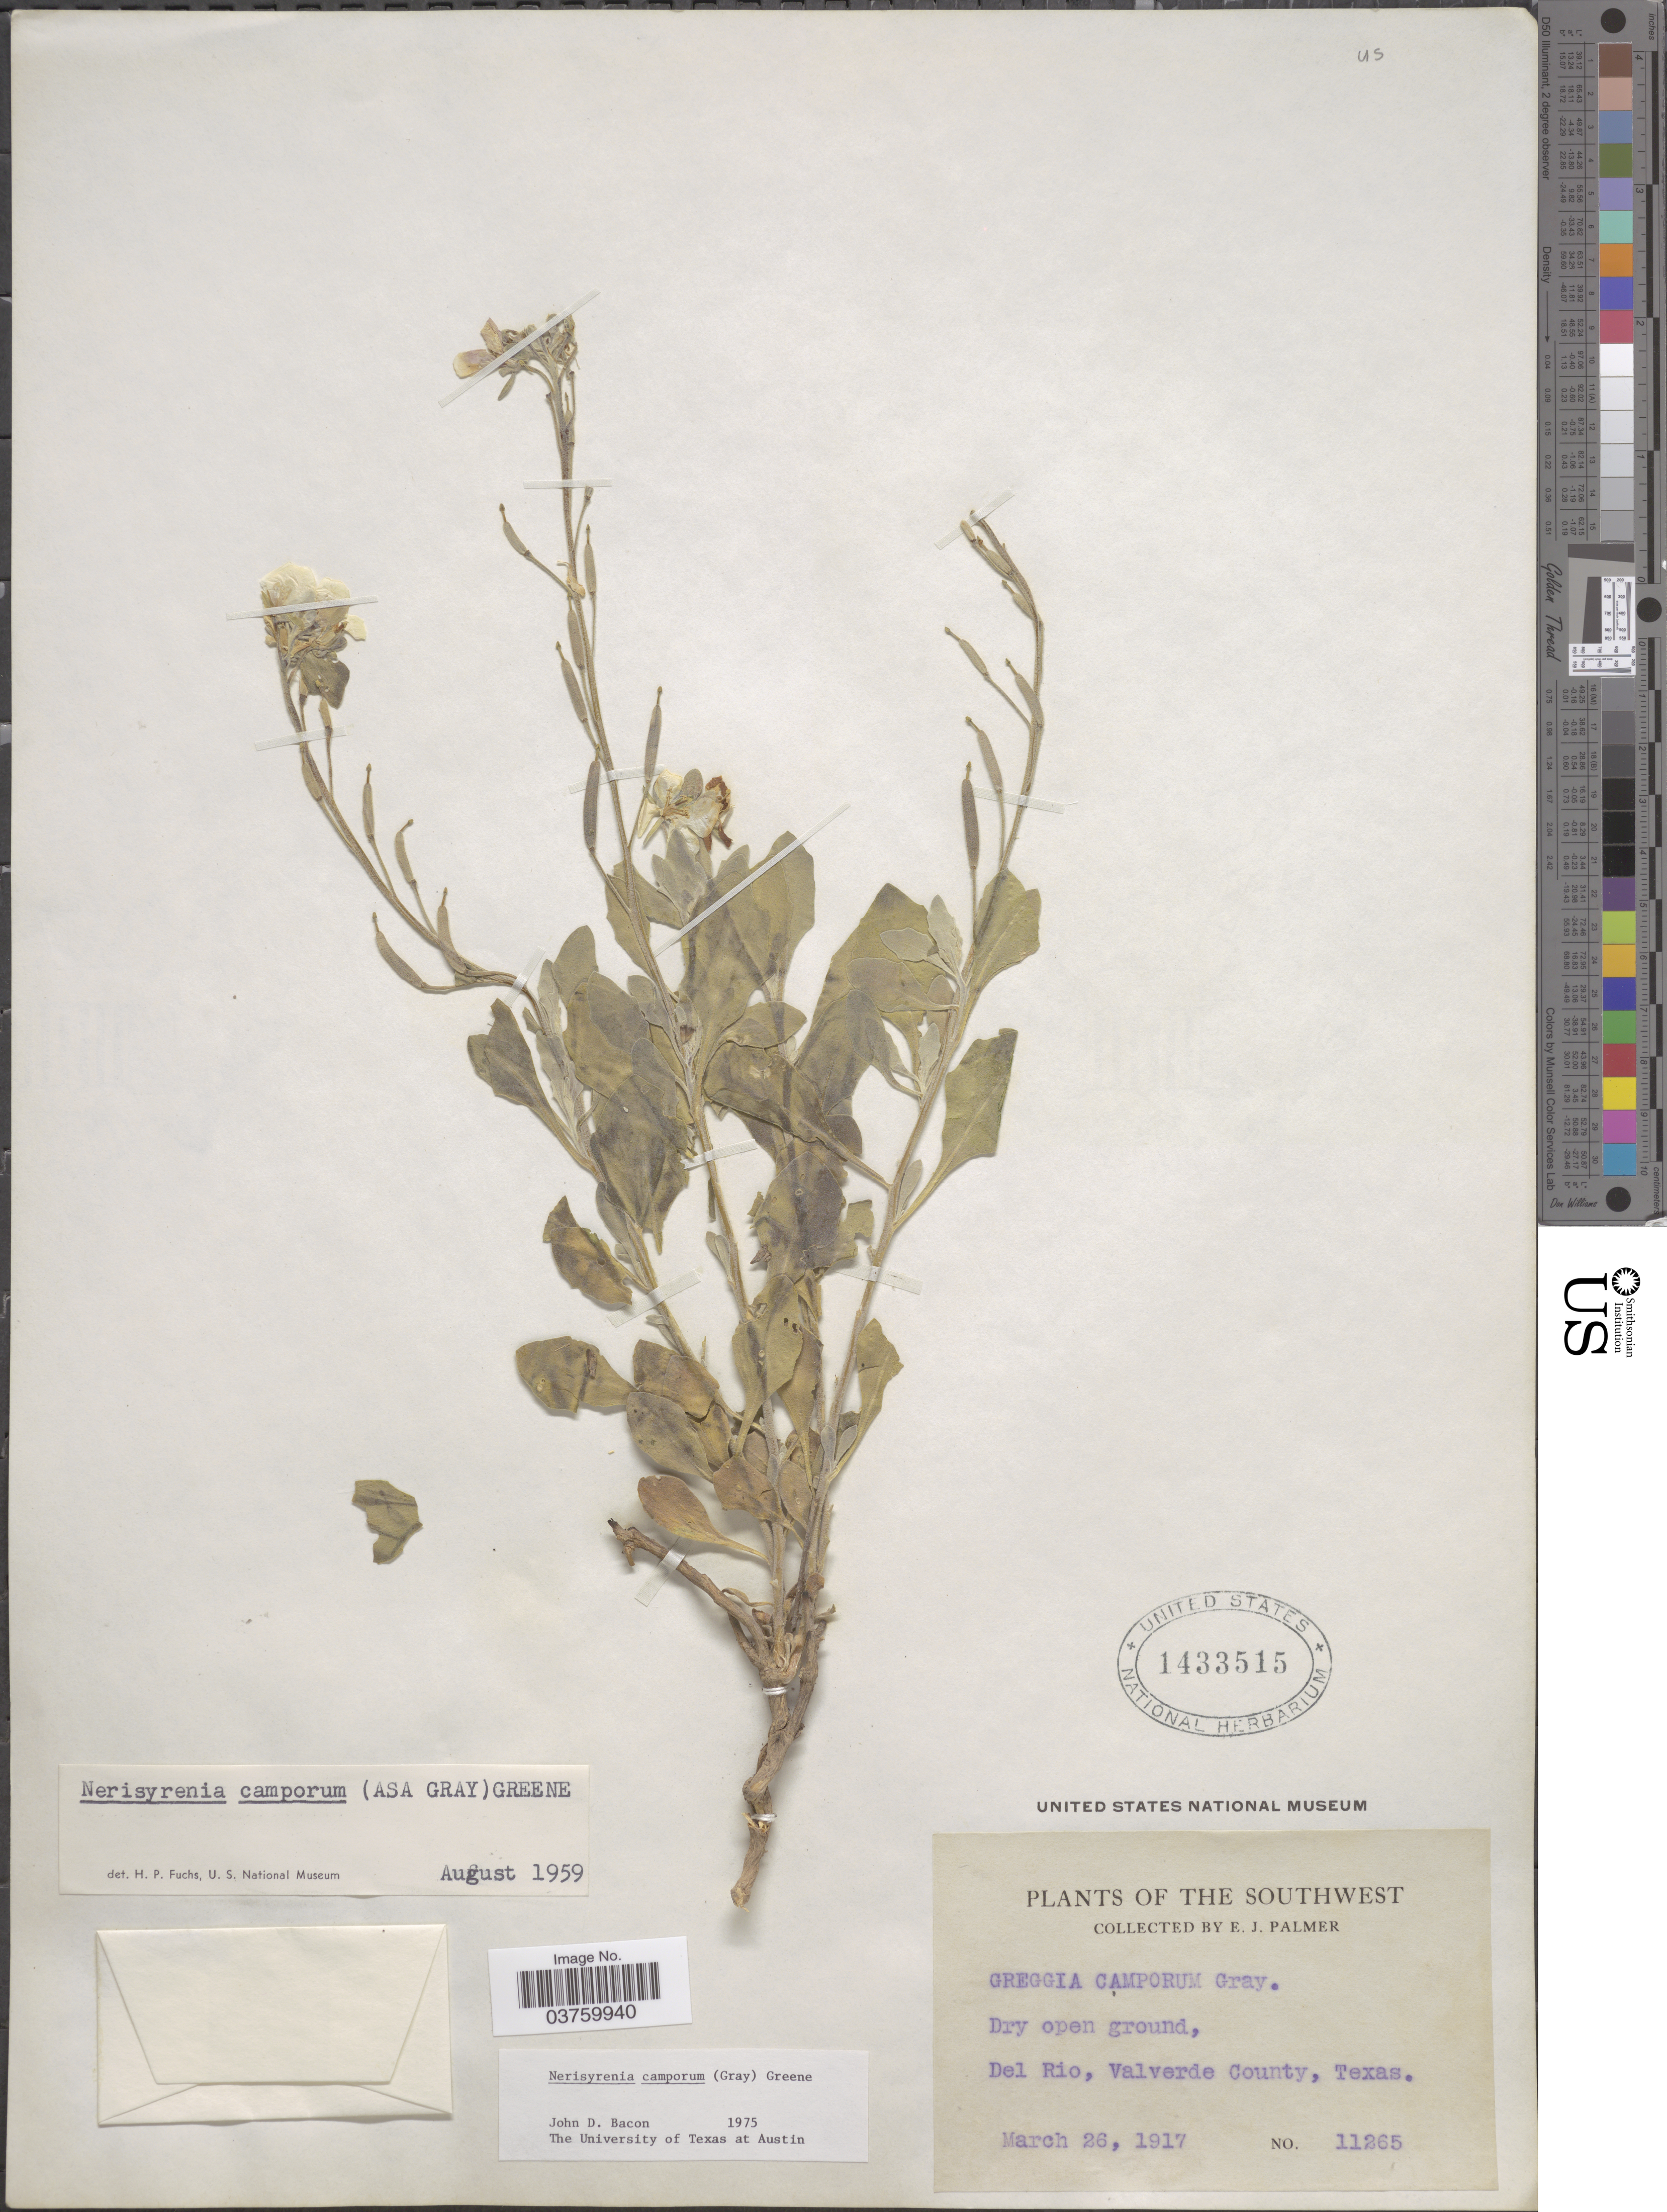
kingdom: Plantae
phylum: Tracheophyta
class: Magnoliopsida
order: Brassicales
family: Brassicaceae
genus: Nerisyrenia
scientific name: Nerisyrenia camporum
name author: (A. Gray) Greene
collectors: E. J. Palmer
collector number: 11265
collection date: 1917-03-26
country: United States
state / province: Texas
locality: The Southwest. Del Rio, Valverde County.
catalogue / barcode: US 1433515